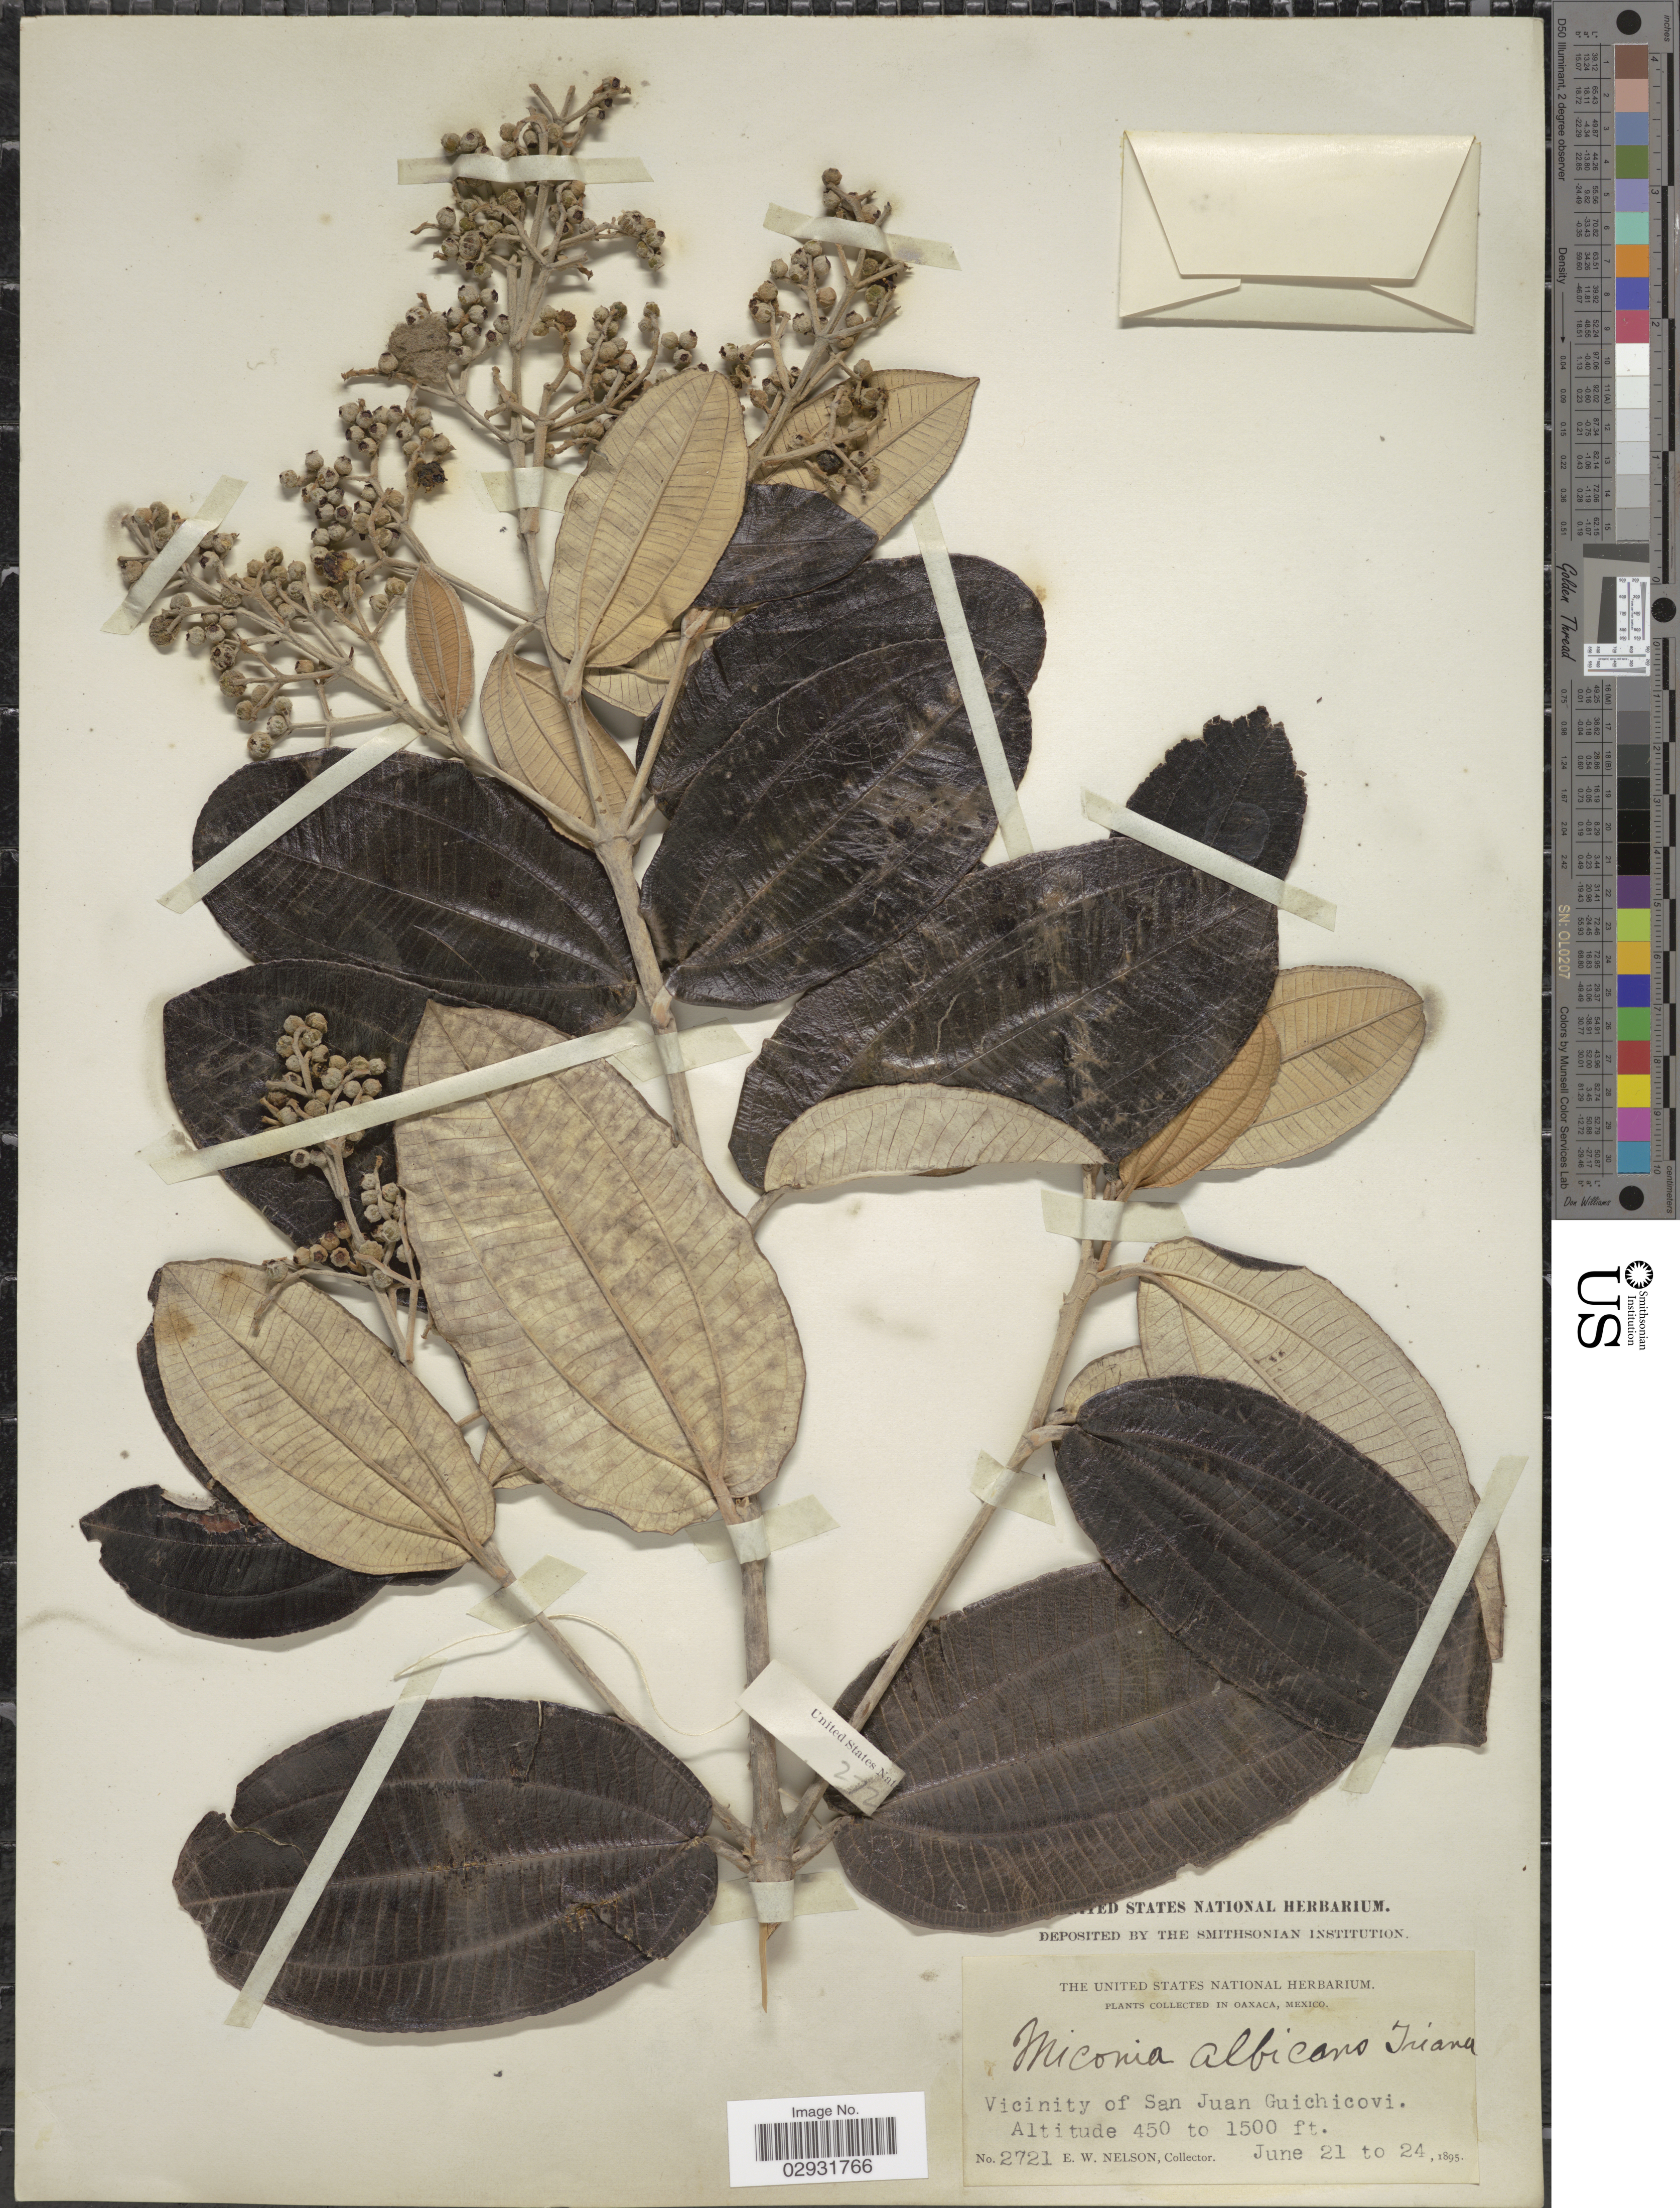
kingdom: Plantae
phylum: Tracheophyta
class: Magnoliopsida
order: Myrtales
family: Melastomataceae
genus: Miconia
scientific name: Miconia albicans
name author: (Sw.) Steud.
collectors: E. W. Nelson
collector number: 2721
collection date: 1895-06-21/1895-06-24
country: Mexico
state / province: Oaxaca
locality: Vicinity of San Juan Guichicovi.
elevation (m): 137